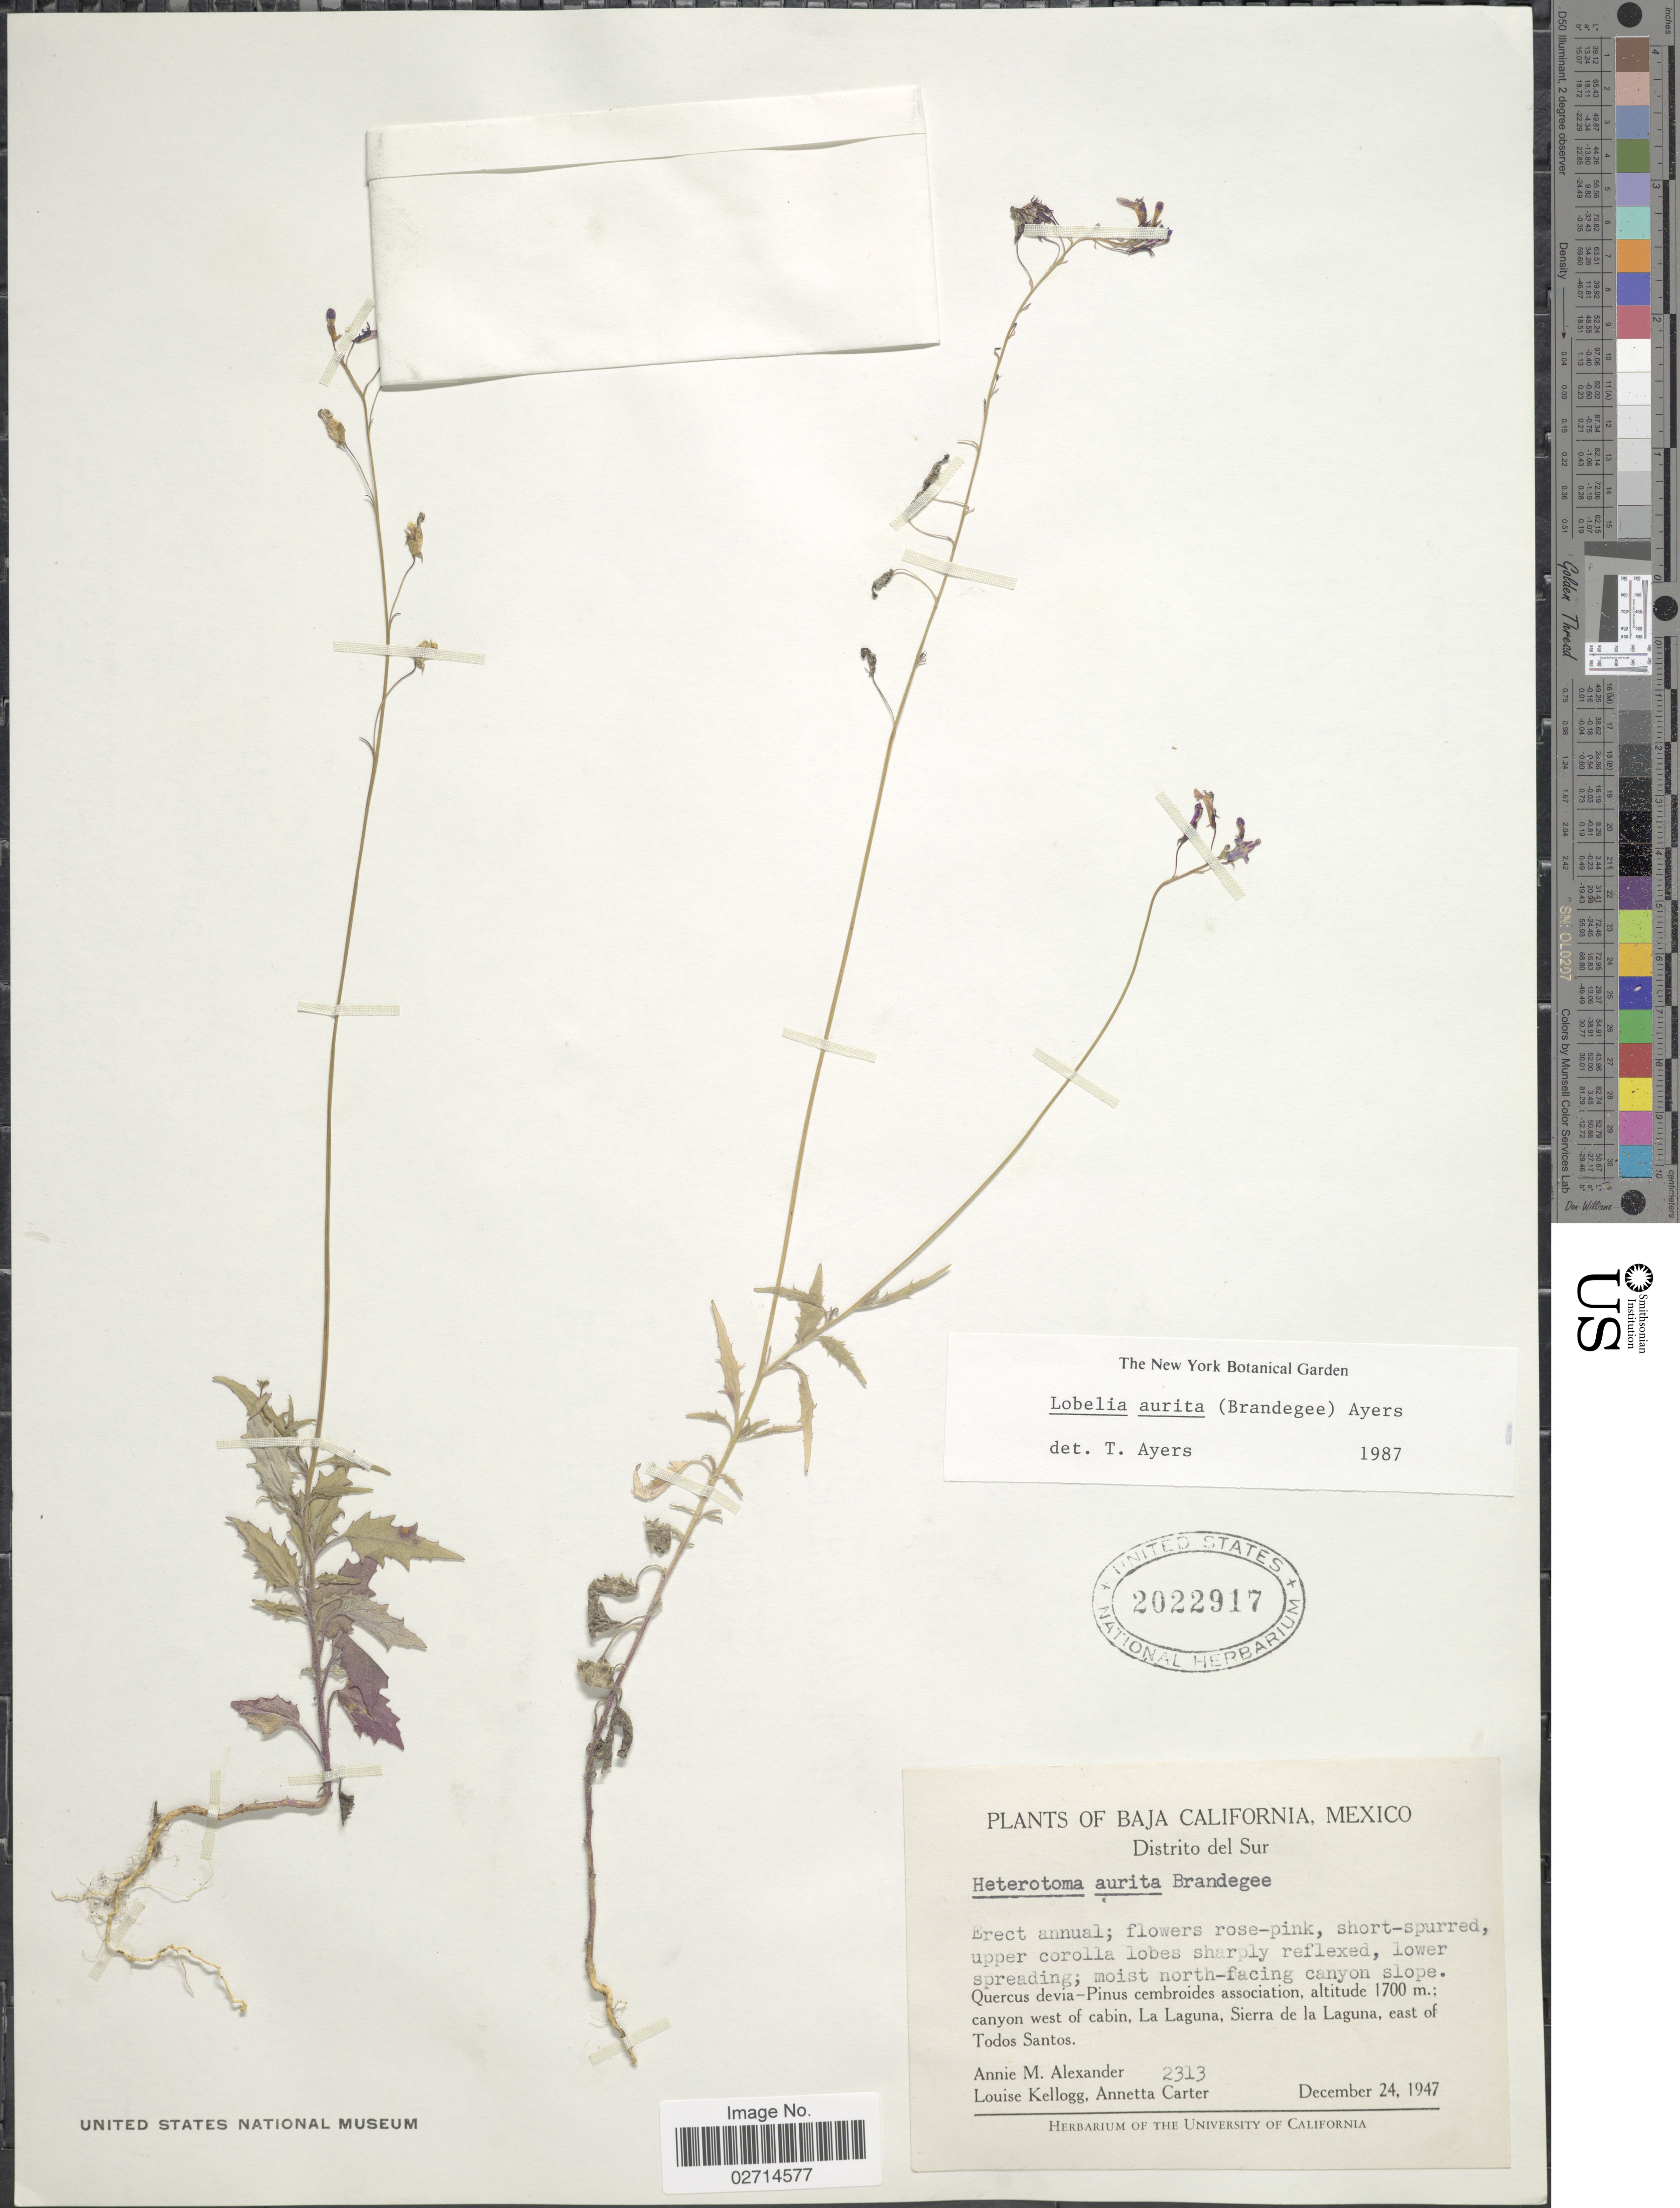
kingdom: Plantae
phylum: Tracheophyta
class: Magnoliopsida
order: Asterales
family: Campanulaceae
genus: Lobelia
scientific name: Lobelia aurita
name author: (Brandegee) T.J. Ayers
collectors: A. M. Alexander, L. Kellogg & A. Carter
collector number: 2313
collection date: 1947-12-24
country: Mexico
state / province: Baja California Sur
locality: Canyon west of cabin, Sierra de la laguna, east of Todos Santos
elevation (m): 1700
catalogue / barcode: US 2022917